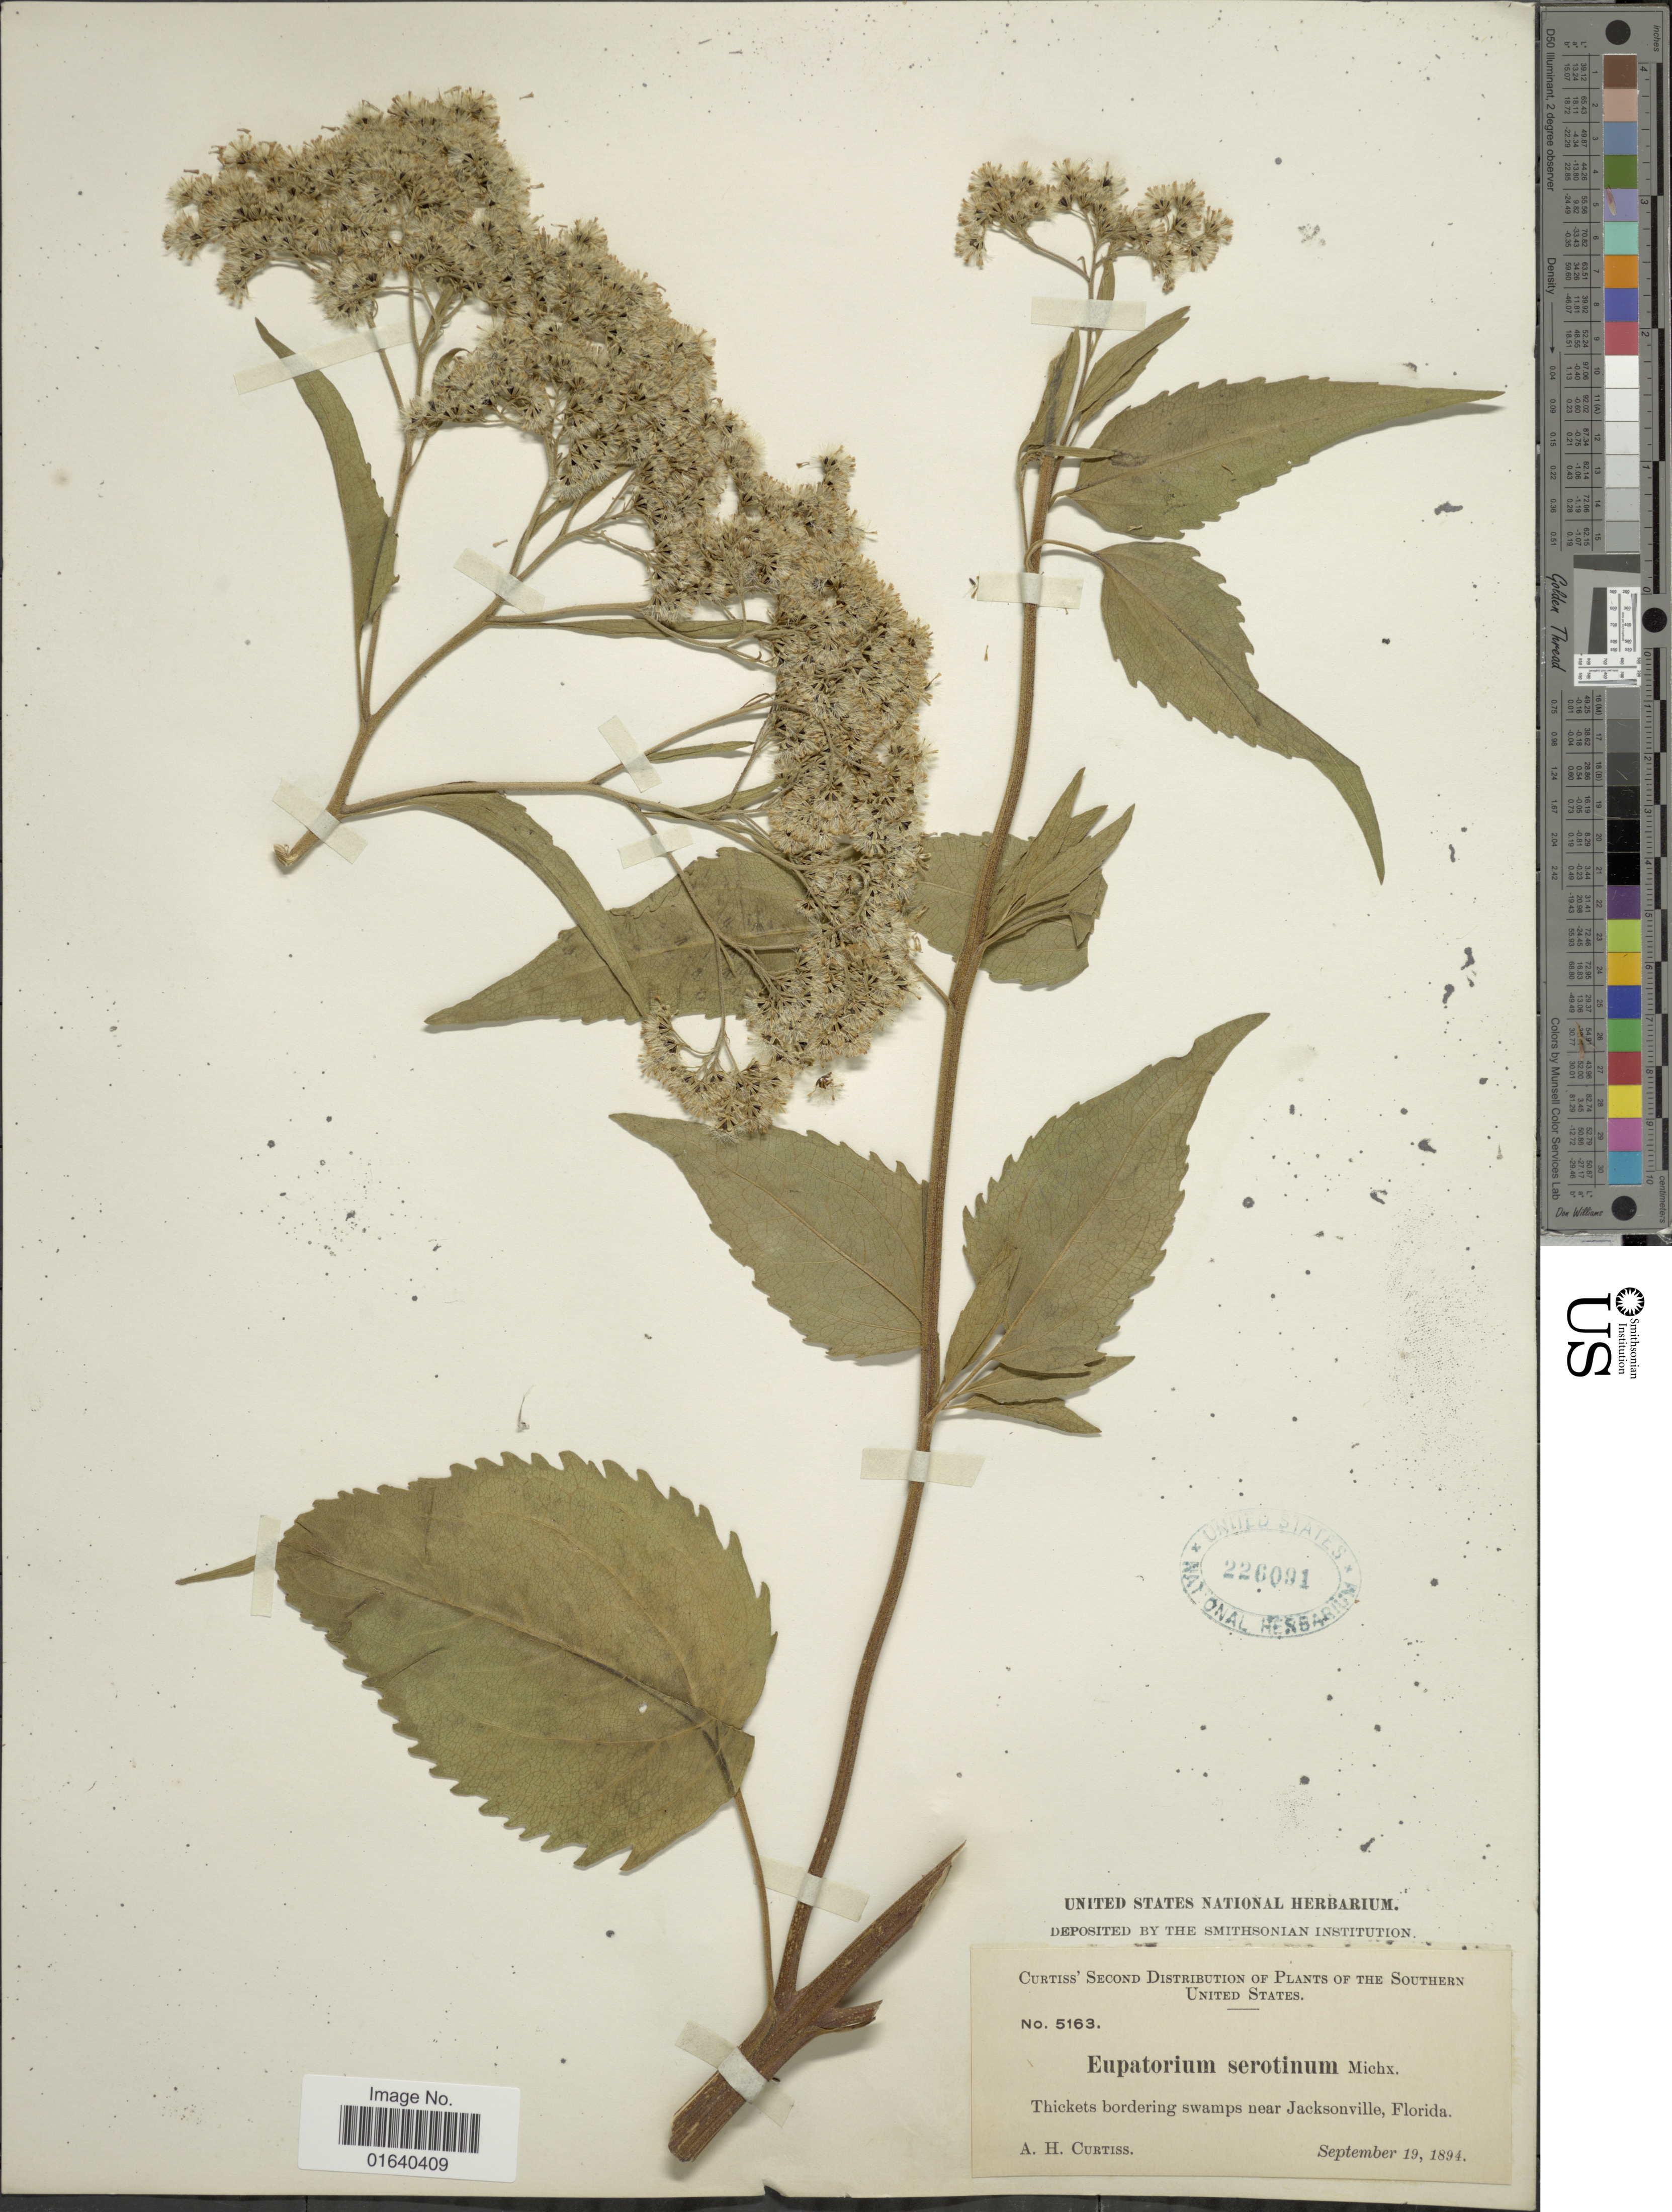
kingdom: Plantae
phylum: Tracheophyta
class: Magnoliopsida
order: Asterales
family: Asteraceae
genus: Eupatorium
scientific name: Eupatorium serotinum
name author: Michx.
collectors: A. H. Curtiss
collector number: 5163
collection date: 1894-09-19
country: United States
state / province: Florida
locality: The Southern United States, Thickets bordering swamp near Jacksonville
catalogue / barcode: US 226091